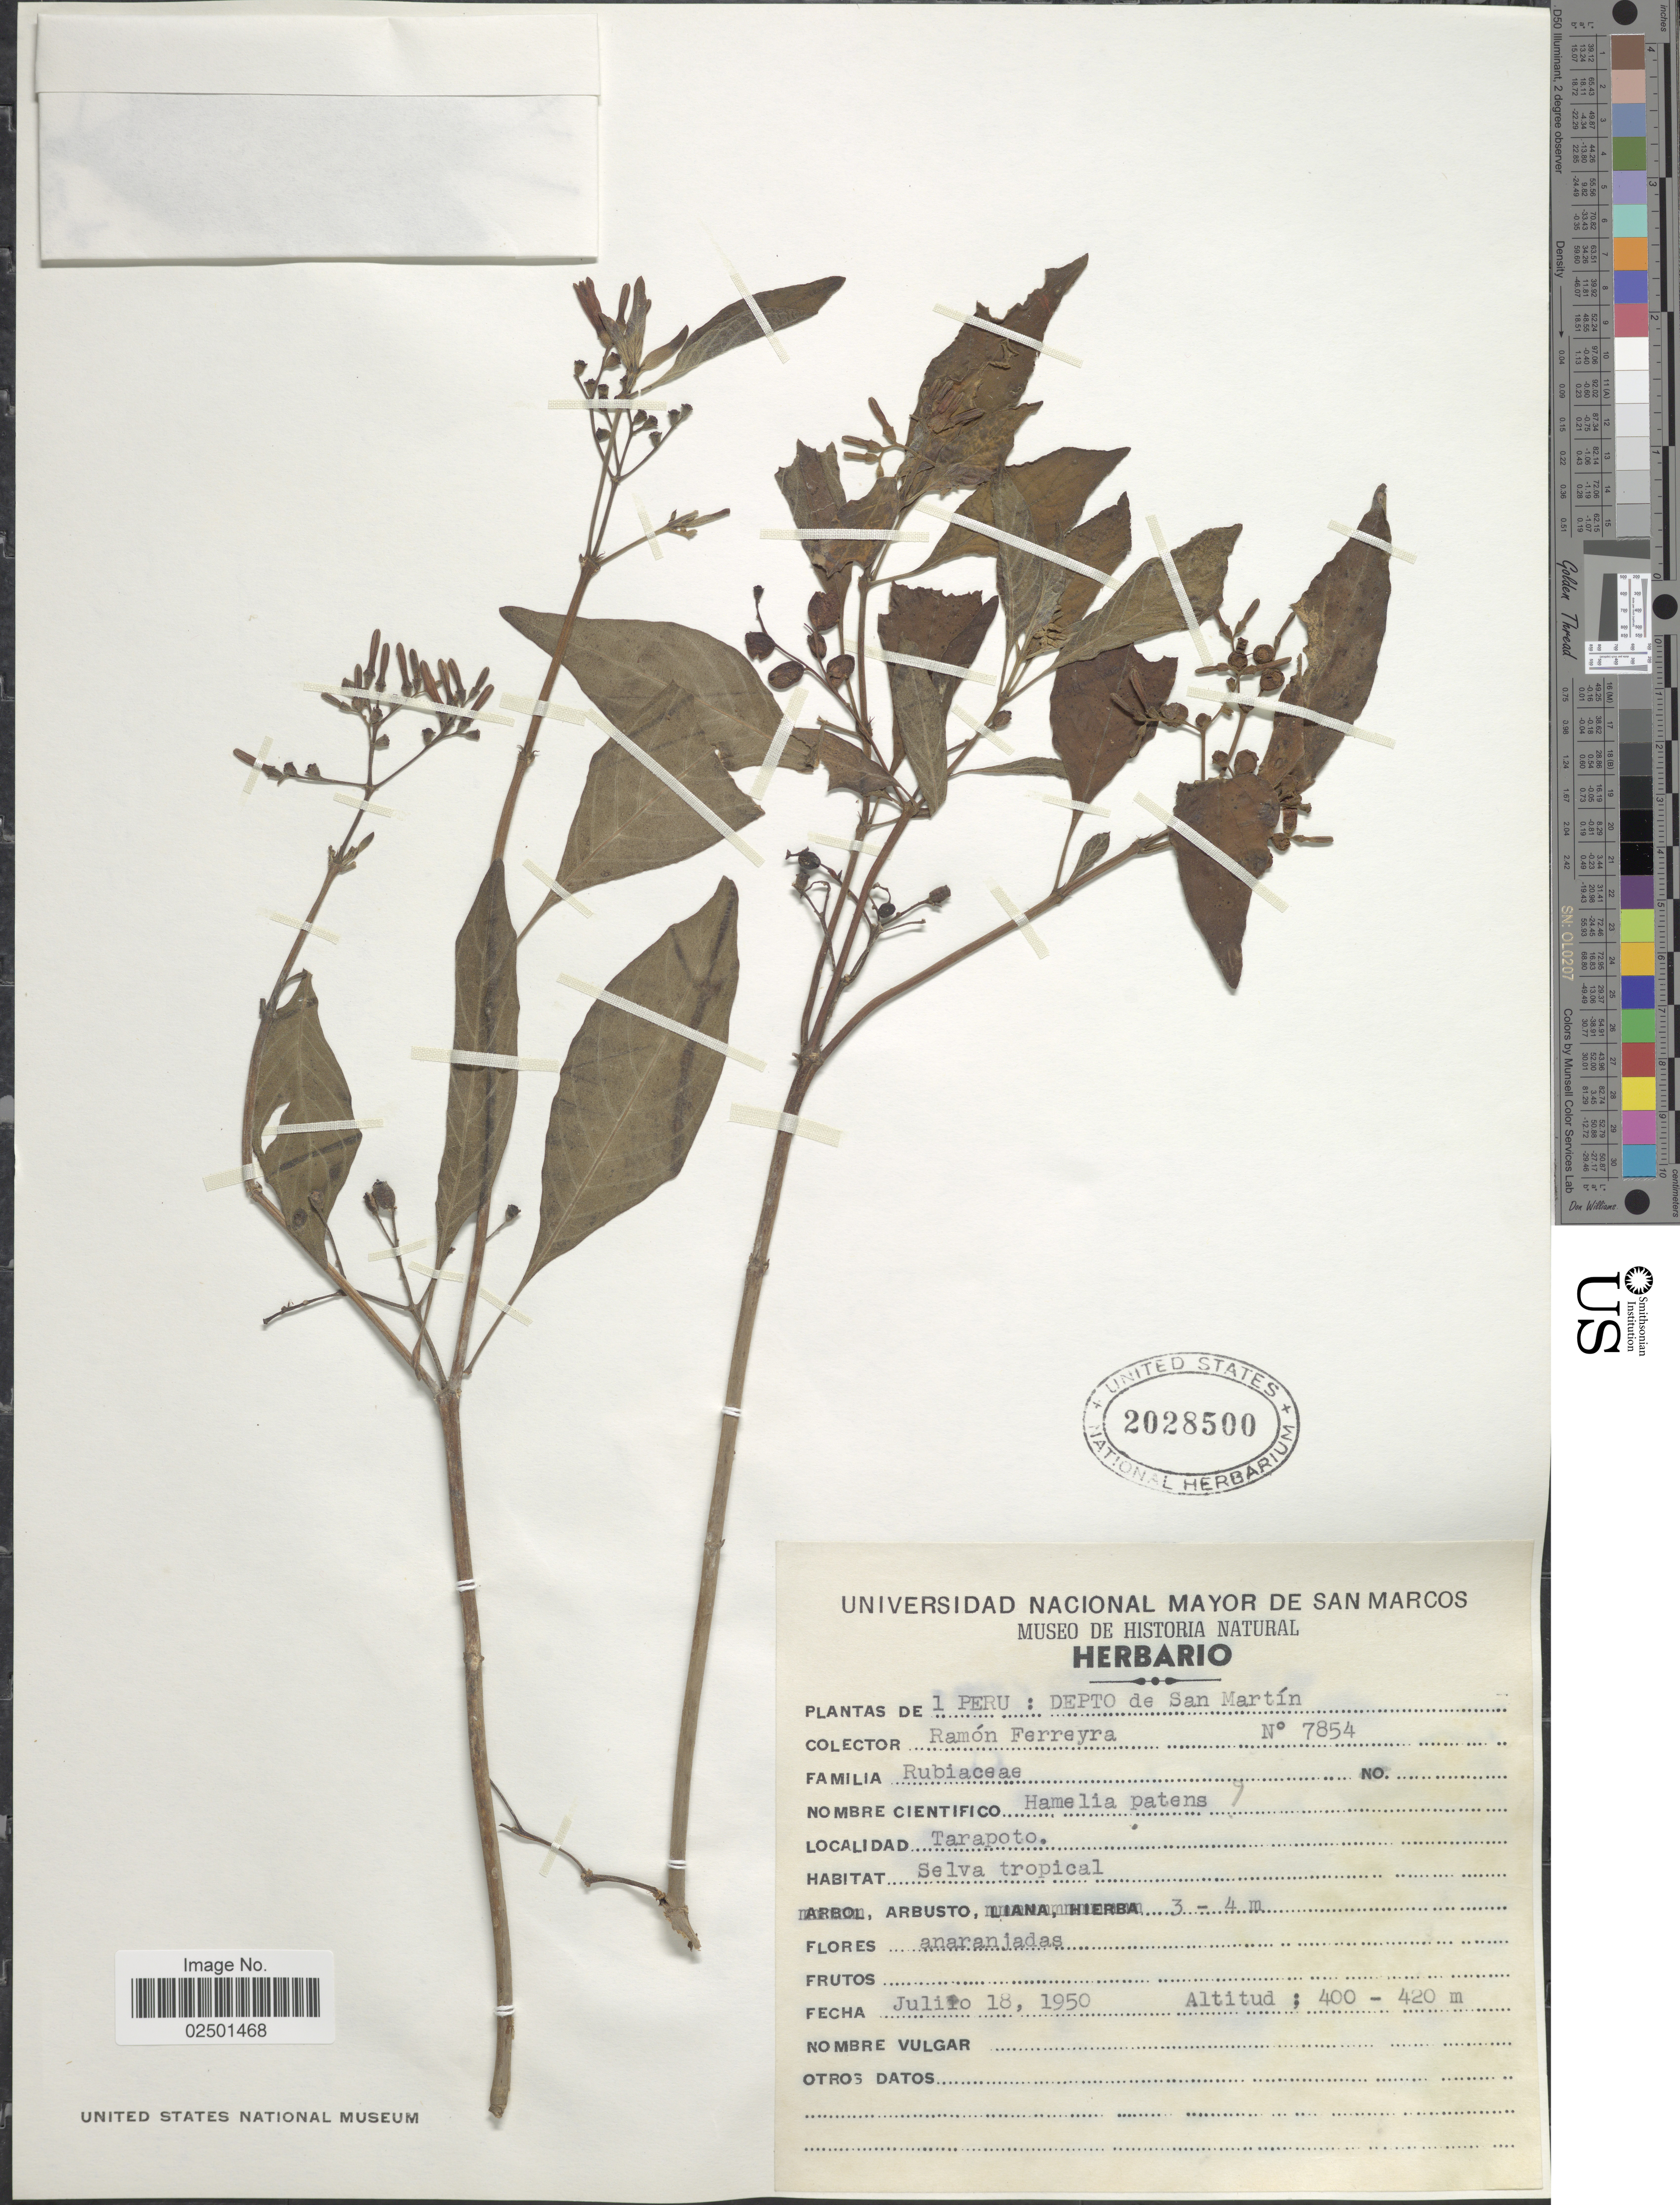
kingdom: Plantae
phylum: Tracheophyta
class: Magnoliopsida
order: Gentianales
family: Rubiaceae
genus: Hamelia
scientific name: Hamelia patens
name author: Jacq.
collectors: R. A. Ferreyra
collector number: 7854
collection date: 1950-07-18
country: Peru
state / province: San Martín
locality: Depto de San Martin. Tarapoto.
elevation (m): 400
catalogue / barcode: US 2028500